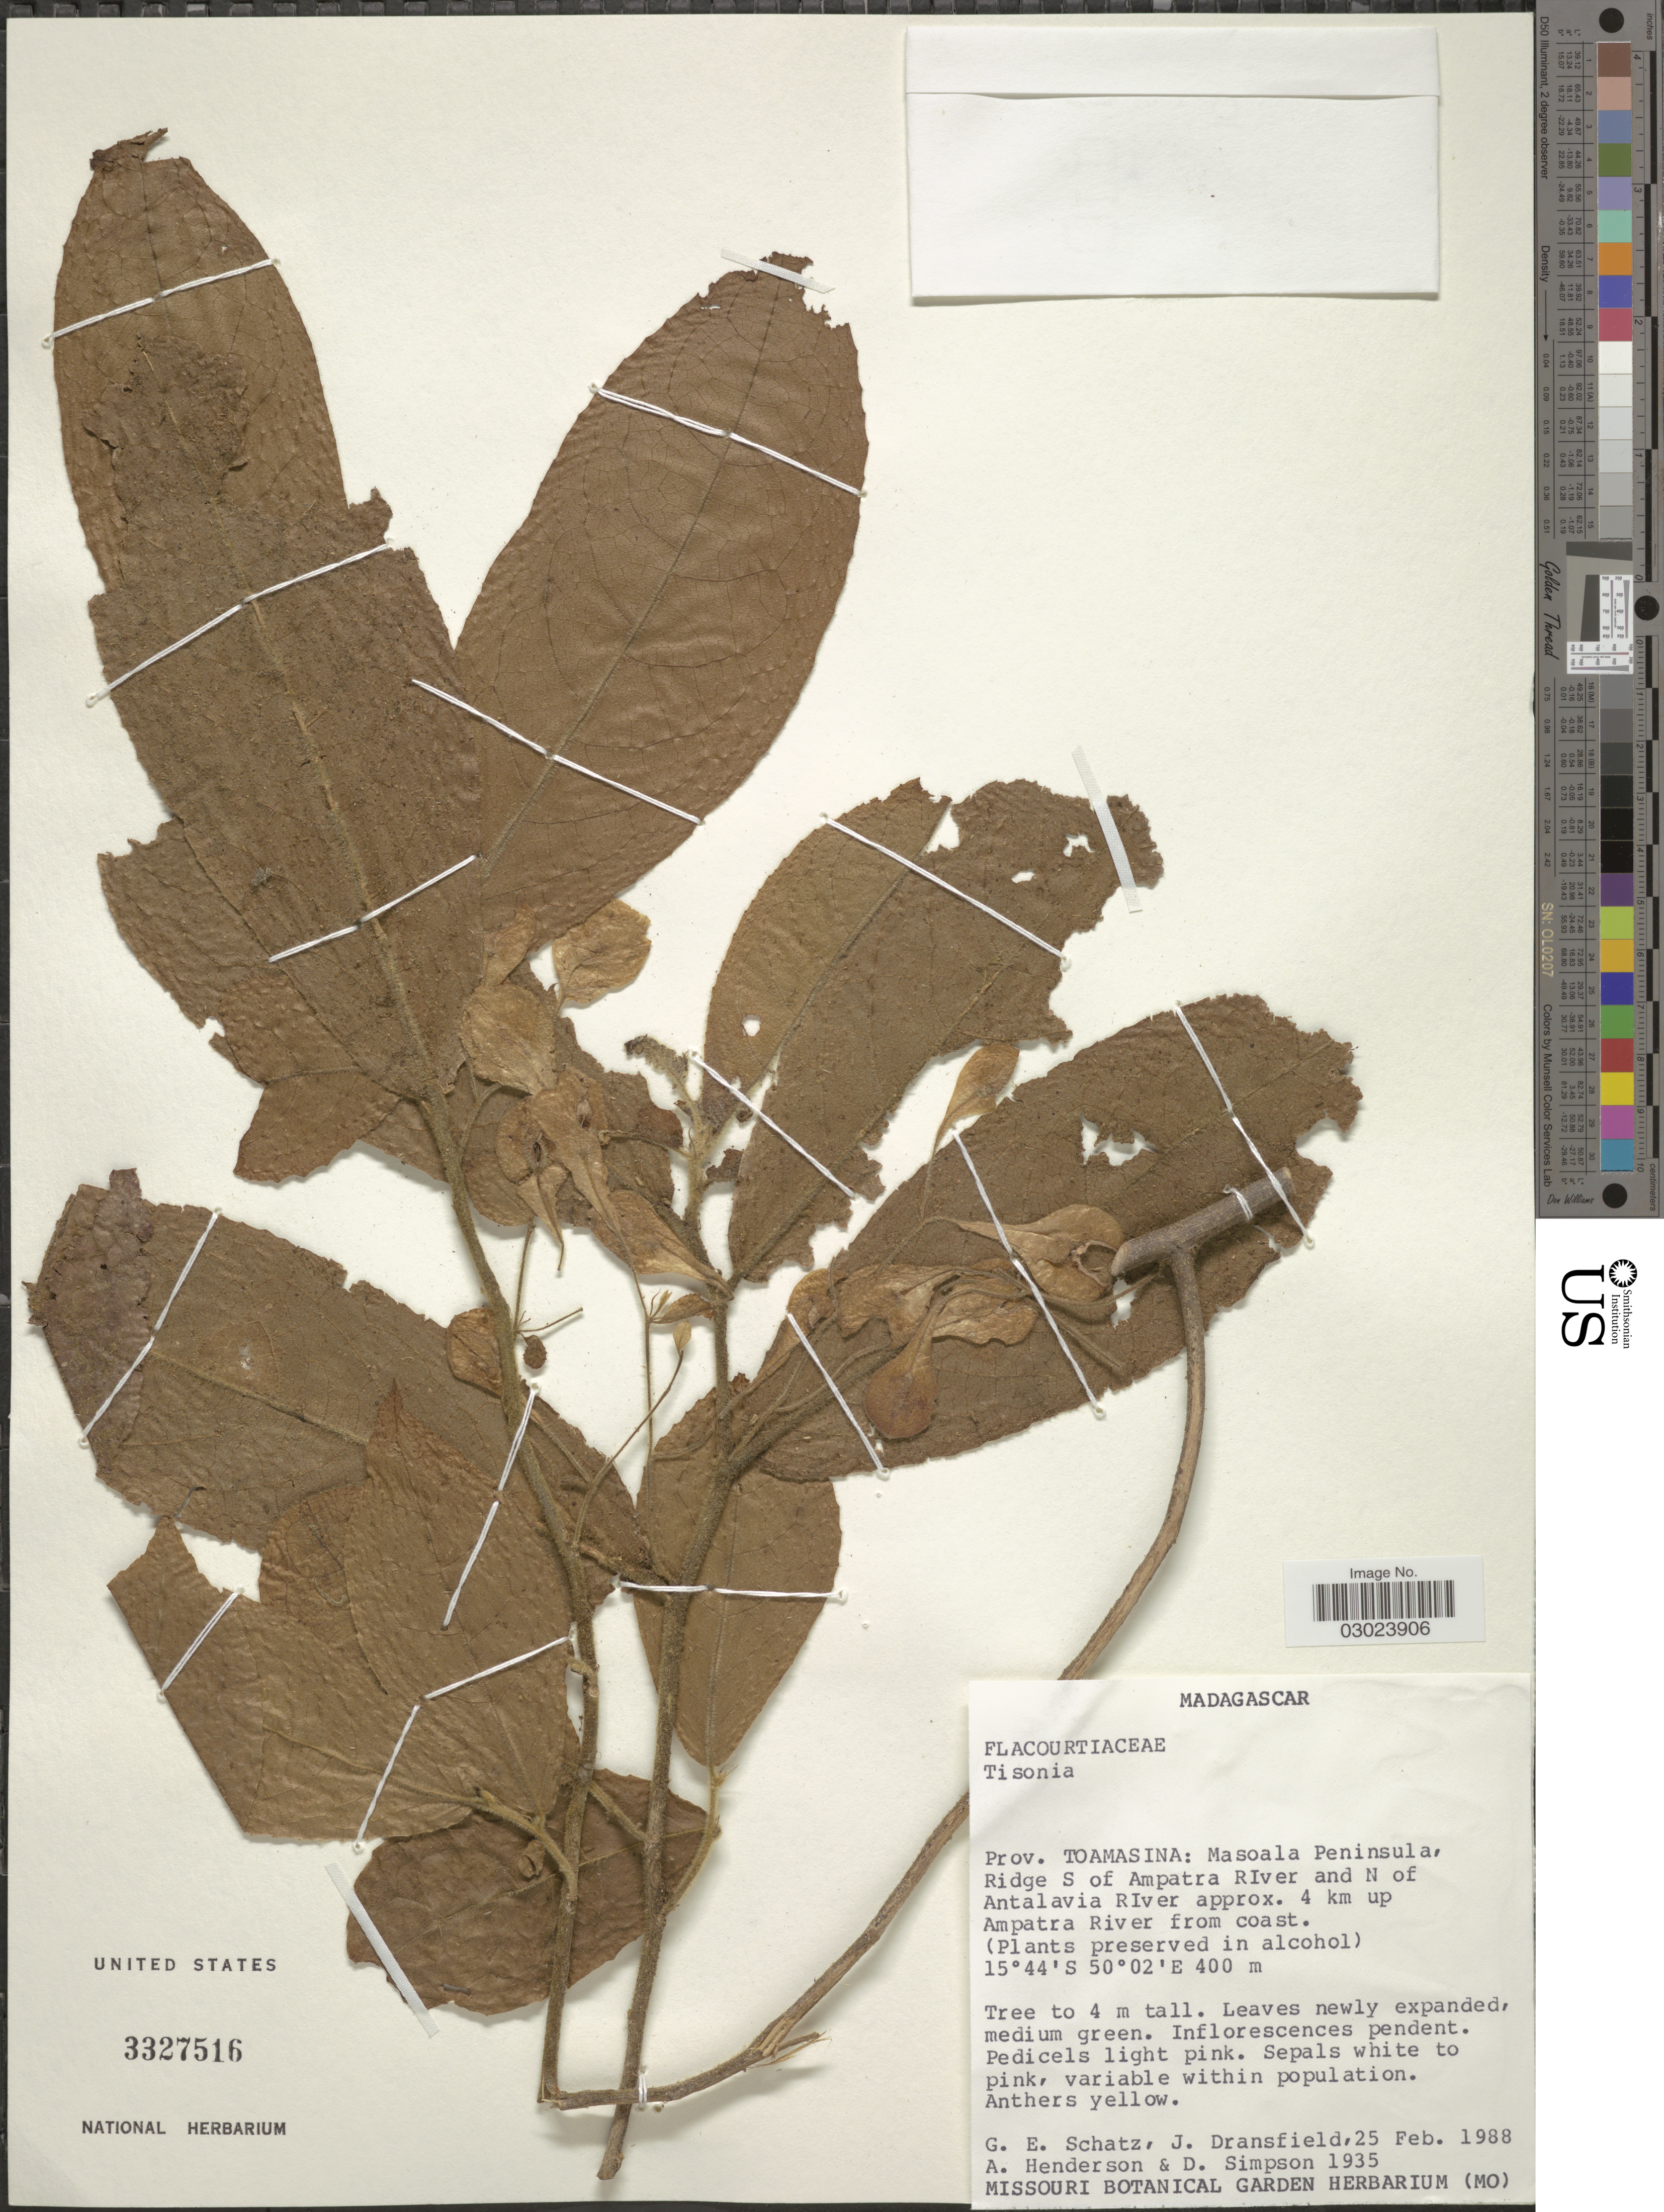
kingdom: Plantae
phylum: Tracheophyta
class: Magnoliopsida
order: Malpighiales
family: Salicaceae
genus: Tisonia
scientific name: Tisonia sp.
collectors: G. Schatz, J. Dransfield, A. Henderson & D. Simpson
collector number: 1935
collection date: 1988-02-25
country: Madagascar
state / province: Analanjirofo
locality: Masoala Peninsula, Ridge S of Ampatra River and N of Antalavia River approx. 4 km up Ampatra River from coast.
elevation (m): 400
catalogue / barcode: US 3327516